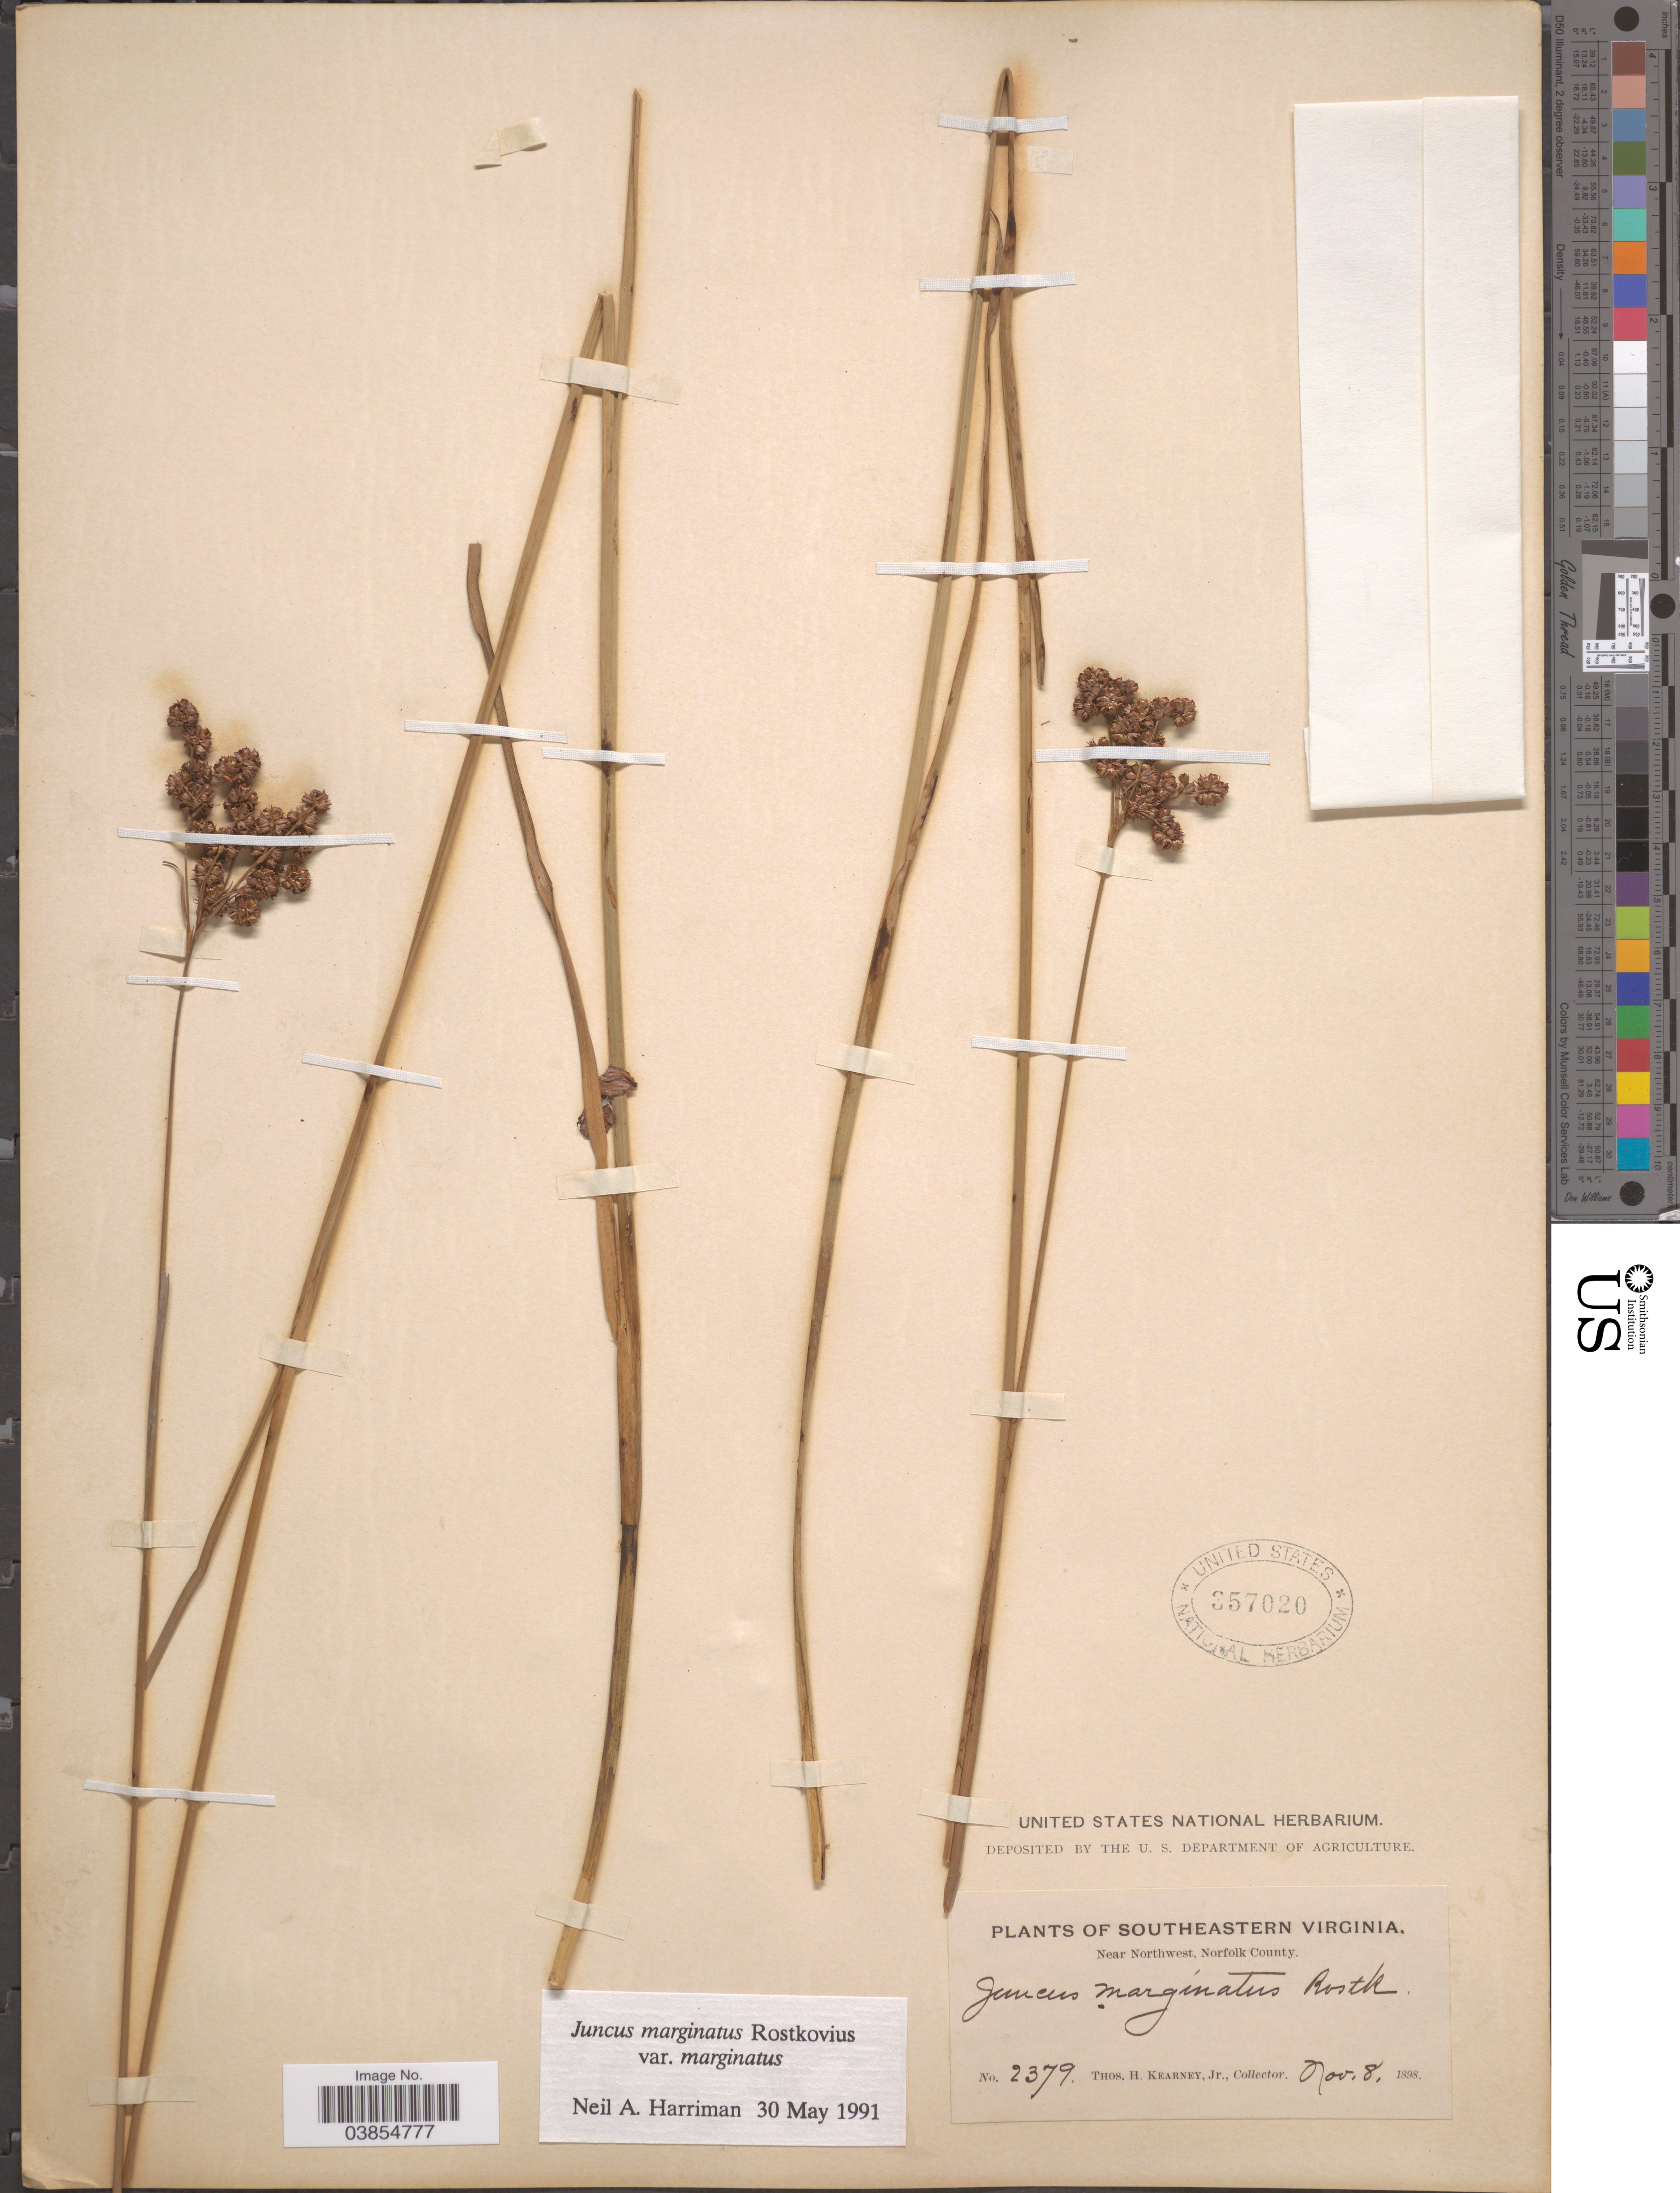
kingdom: Plantae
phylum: Tracheophyta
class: Liliopsida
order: Poales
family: Juncaceae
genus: Juncus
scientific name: Juncus marginatus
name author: Rostk.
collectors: T. H. Kearney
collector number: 2379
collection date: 1898-11-08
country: United States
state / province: Virginia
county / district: City of Chesapeake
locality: Southeastern Virginia. Near Northwest, Norfolk County.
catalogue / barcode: US 357020